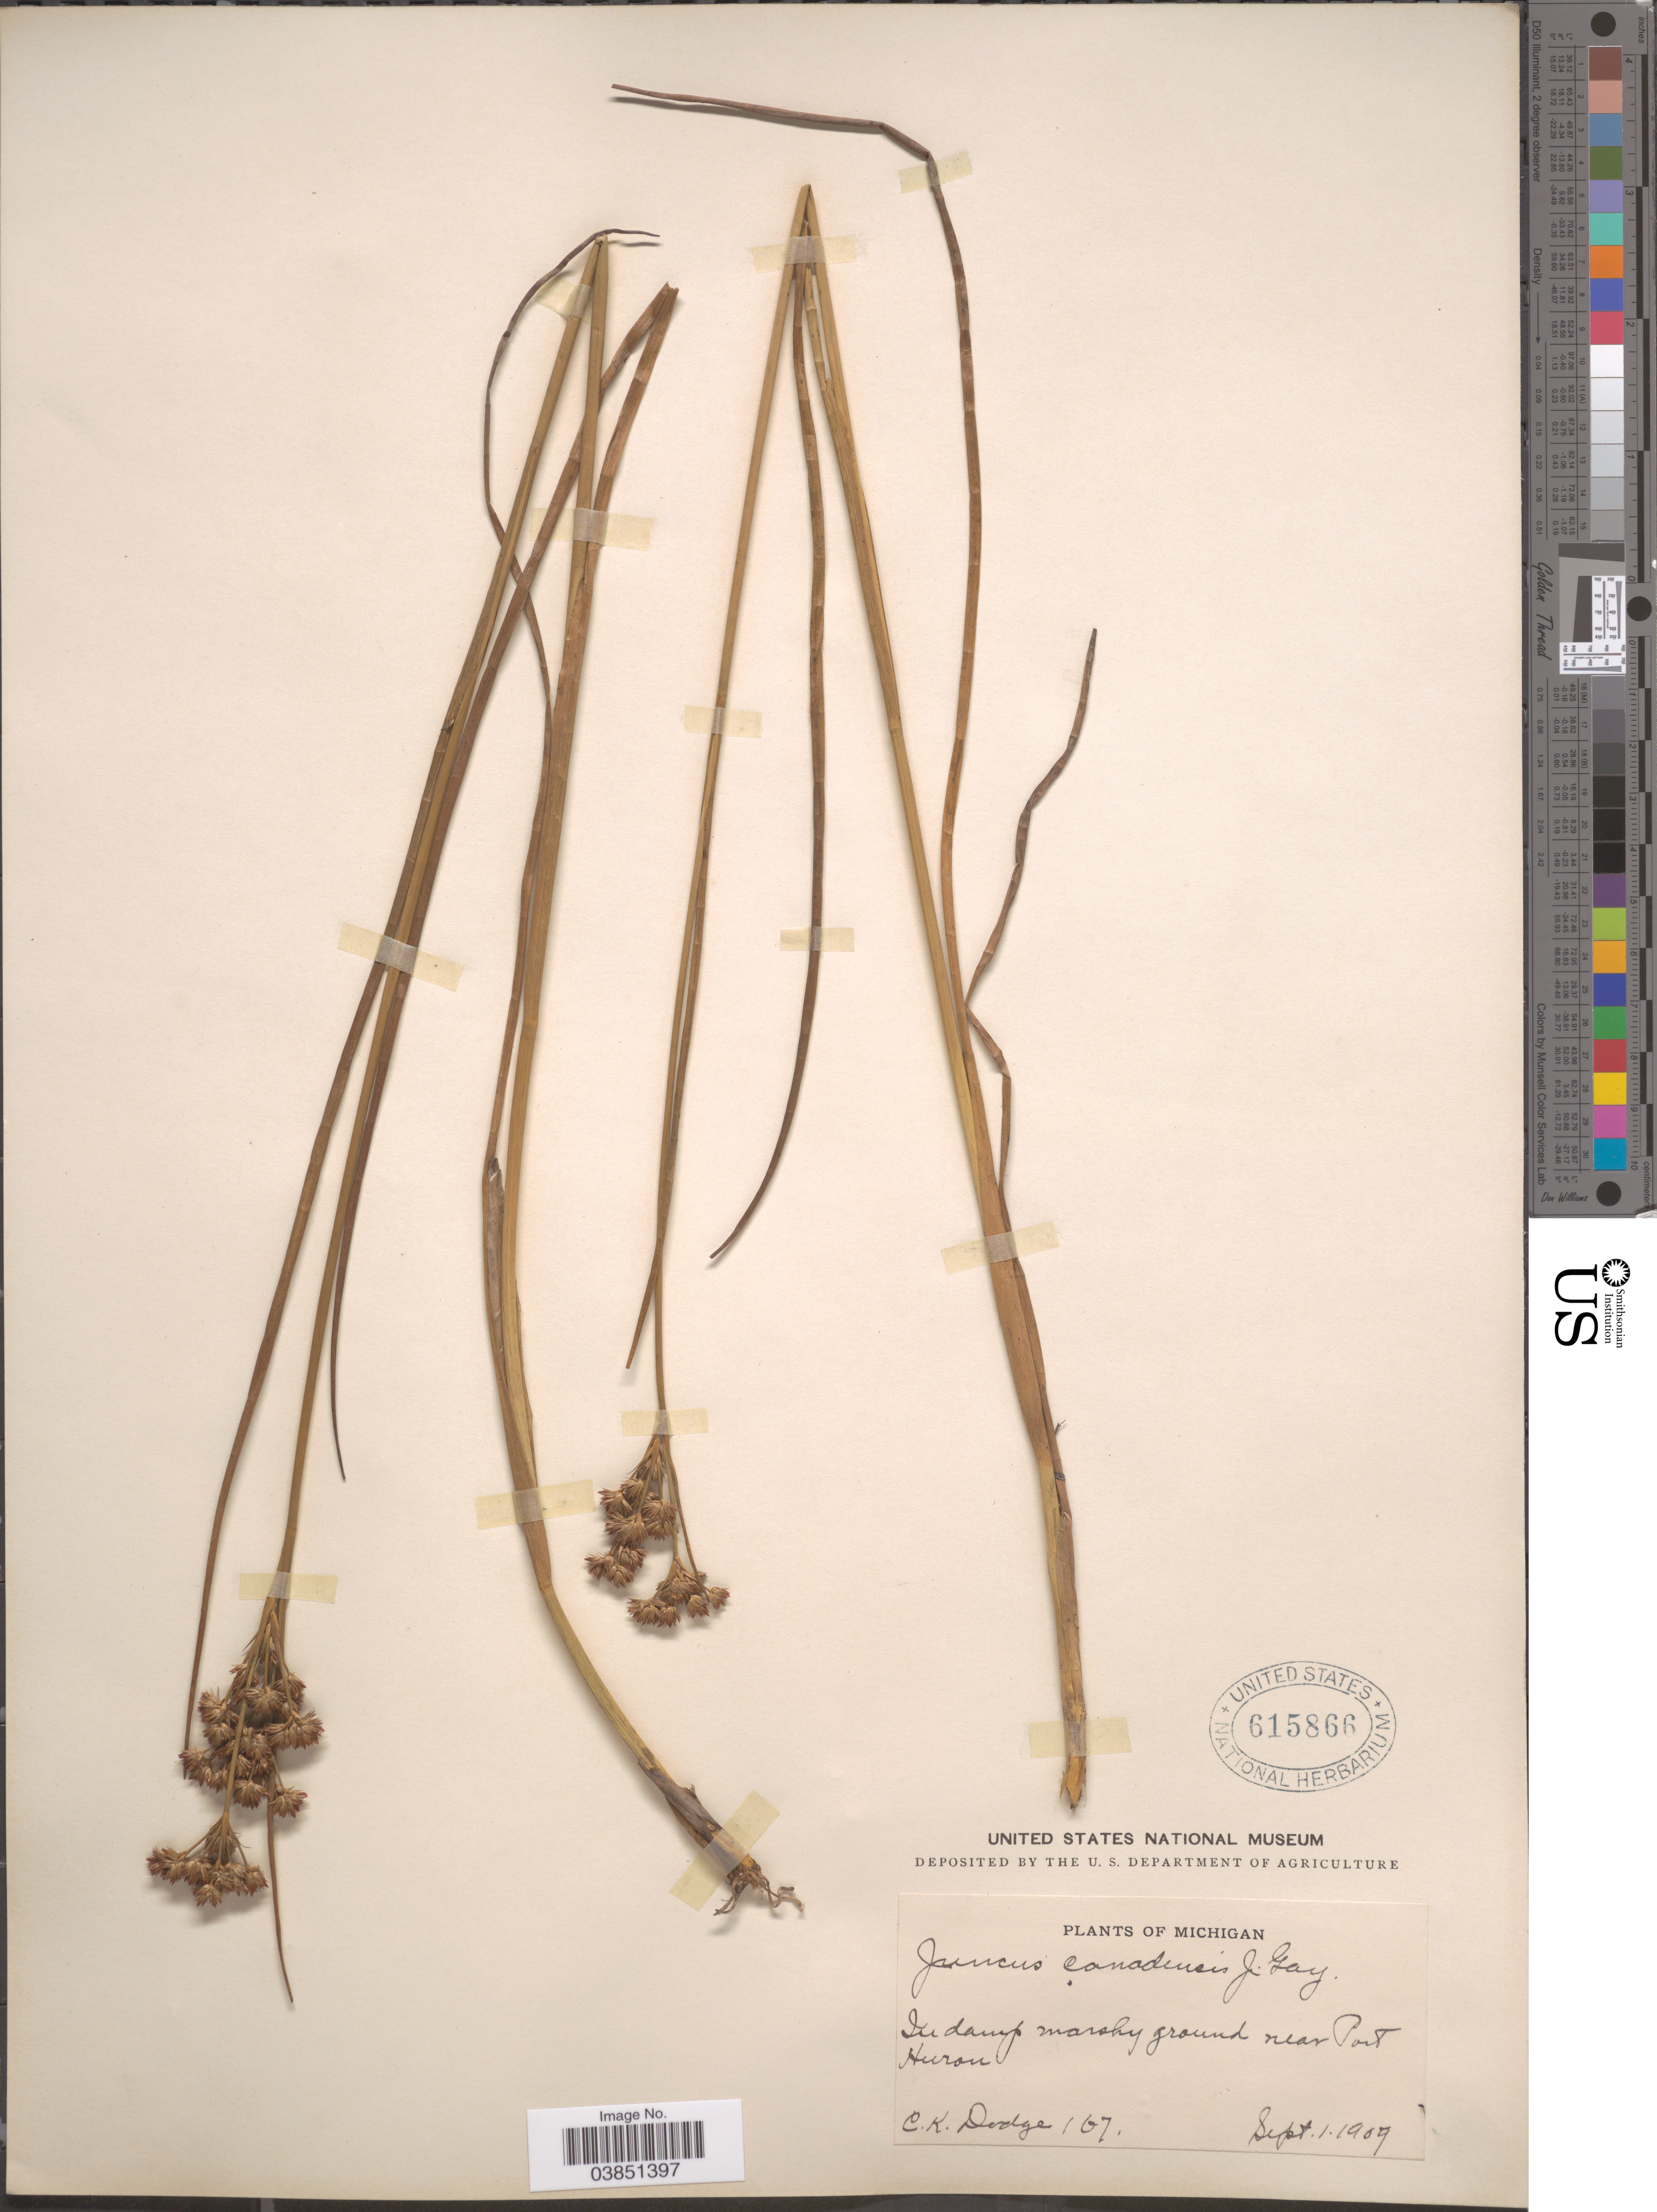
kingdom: Plantae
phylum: Tracheophyta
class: Liliopsida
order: Poales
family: Juncaceae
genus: Juncus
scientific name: Juncus canadensis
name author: J. Gay ex Laharpe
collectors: C. Dodge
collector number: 167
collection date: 1909-09-01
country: United States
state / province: Michigan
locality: In damp marshy ground near Port Huron.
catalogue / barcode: US 615866